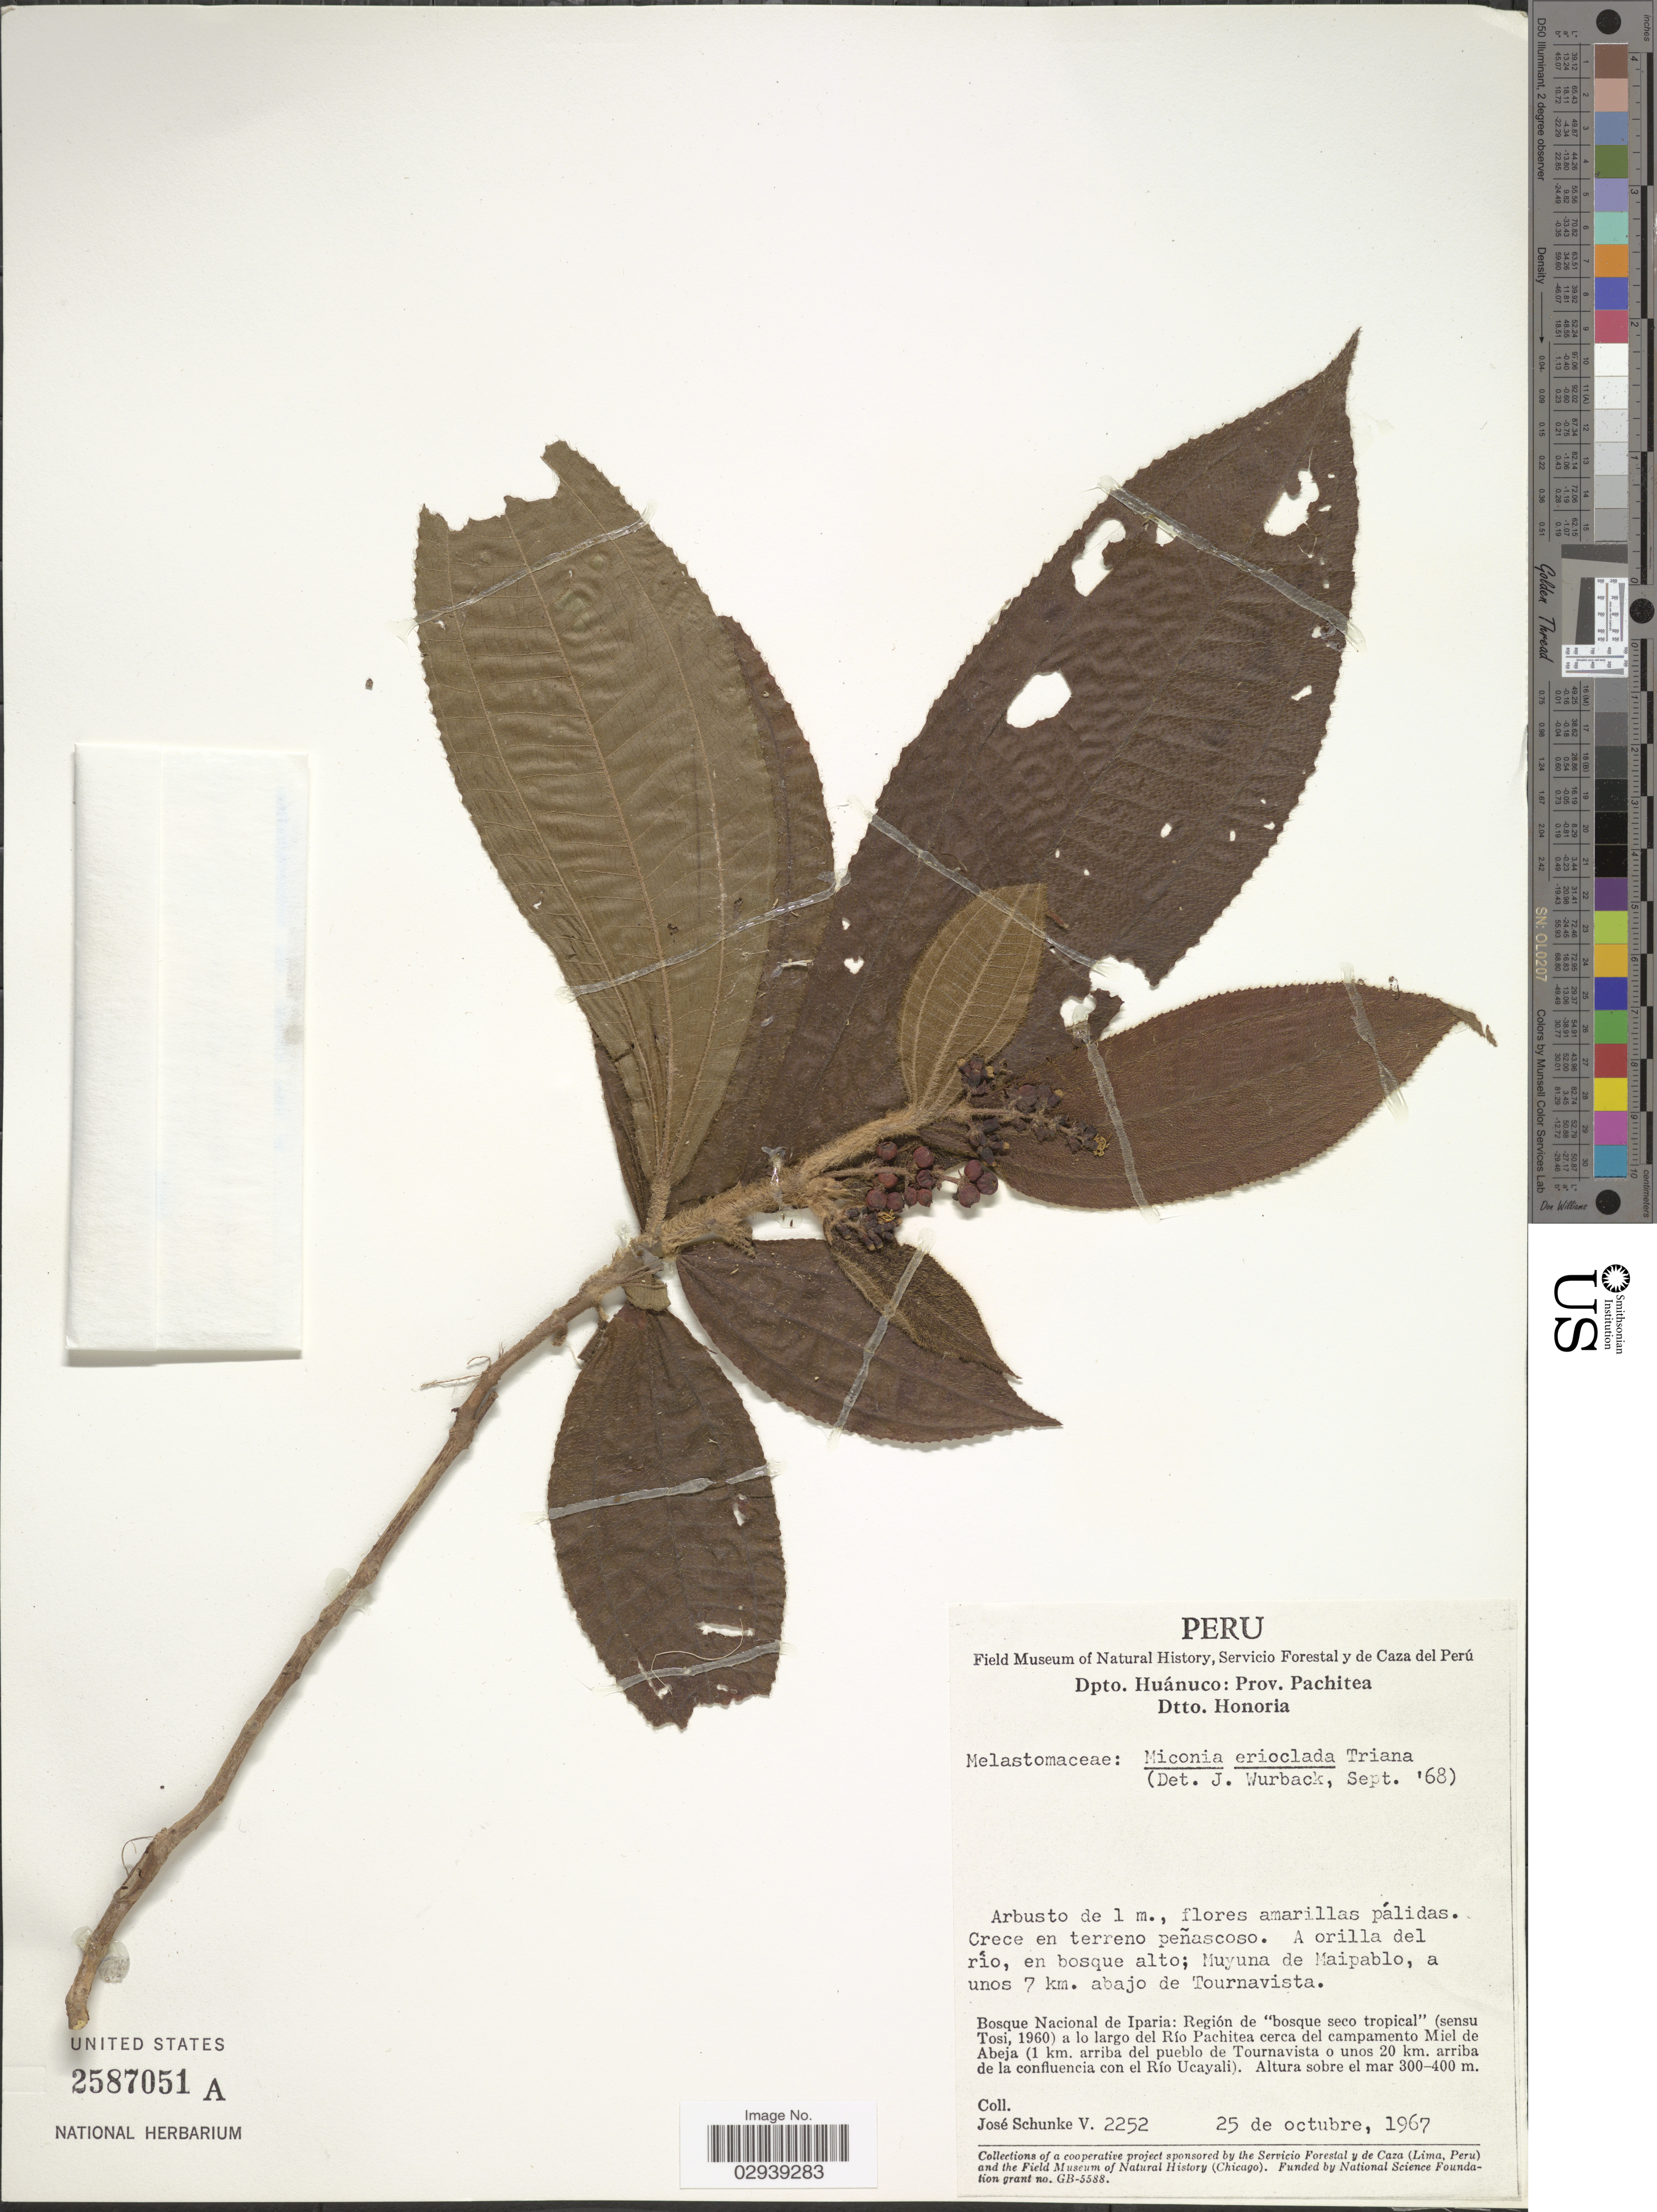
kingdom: Plantae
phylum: Tracheophyta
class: Magnoliopsida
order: Myrtales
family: Melastomataceae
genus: Miconia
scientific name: Miconia erioclada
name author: Triana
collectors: J. Schunke Vigo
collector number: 2252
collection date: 1967-10-25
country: Peru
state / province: Huánuco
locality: Dpto. Huánuco: Prov. Pachitea. Dtto. Honoria. Muyuna de Maipablo, a unos 7 km. abajo de Tournavista. Bosque Nacional de Iparia: Región de "bosque seco tropical" (sensu Tosi, 1960) a lo largo del Río Pachitea cerca del campamento Miel de Abeja (1 km. arriba del pueblo de Tournavista o unos 20 km. arriba de la confluencia con el Río Ucayali).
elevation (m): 300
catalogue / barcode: US 2587051A